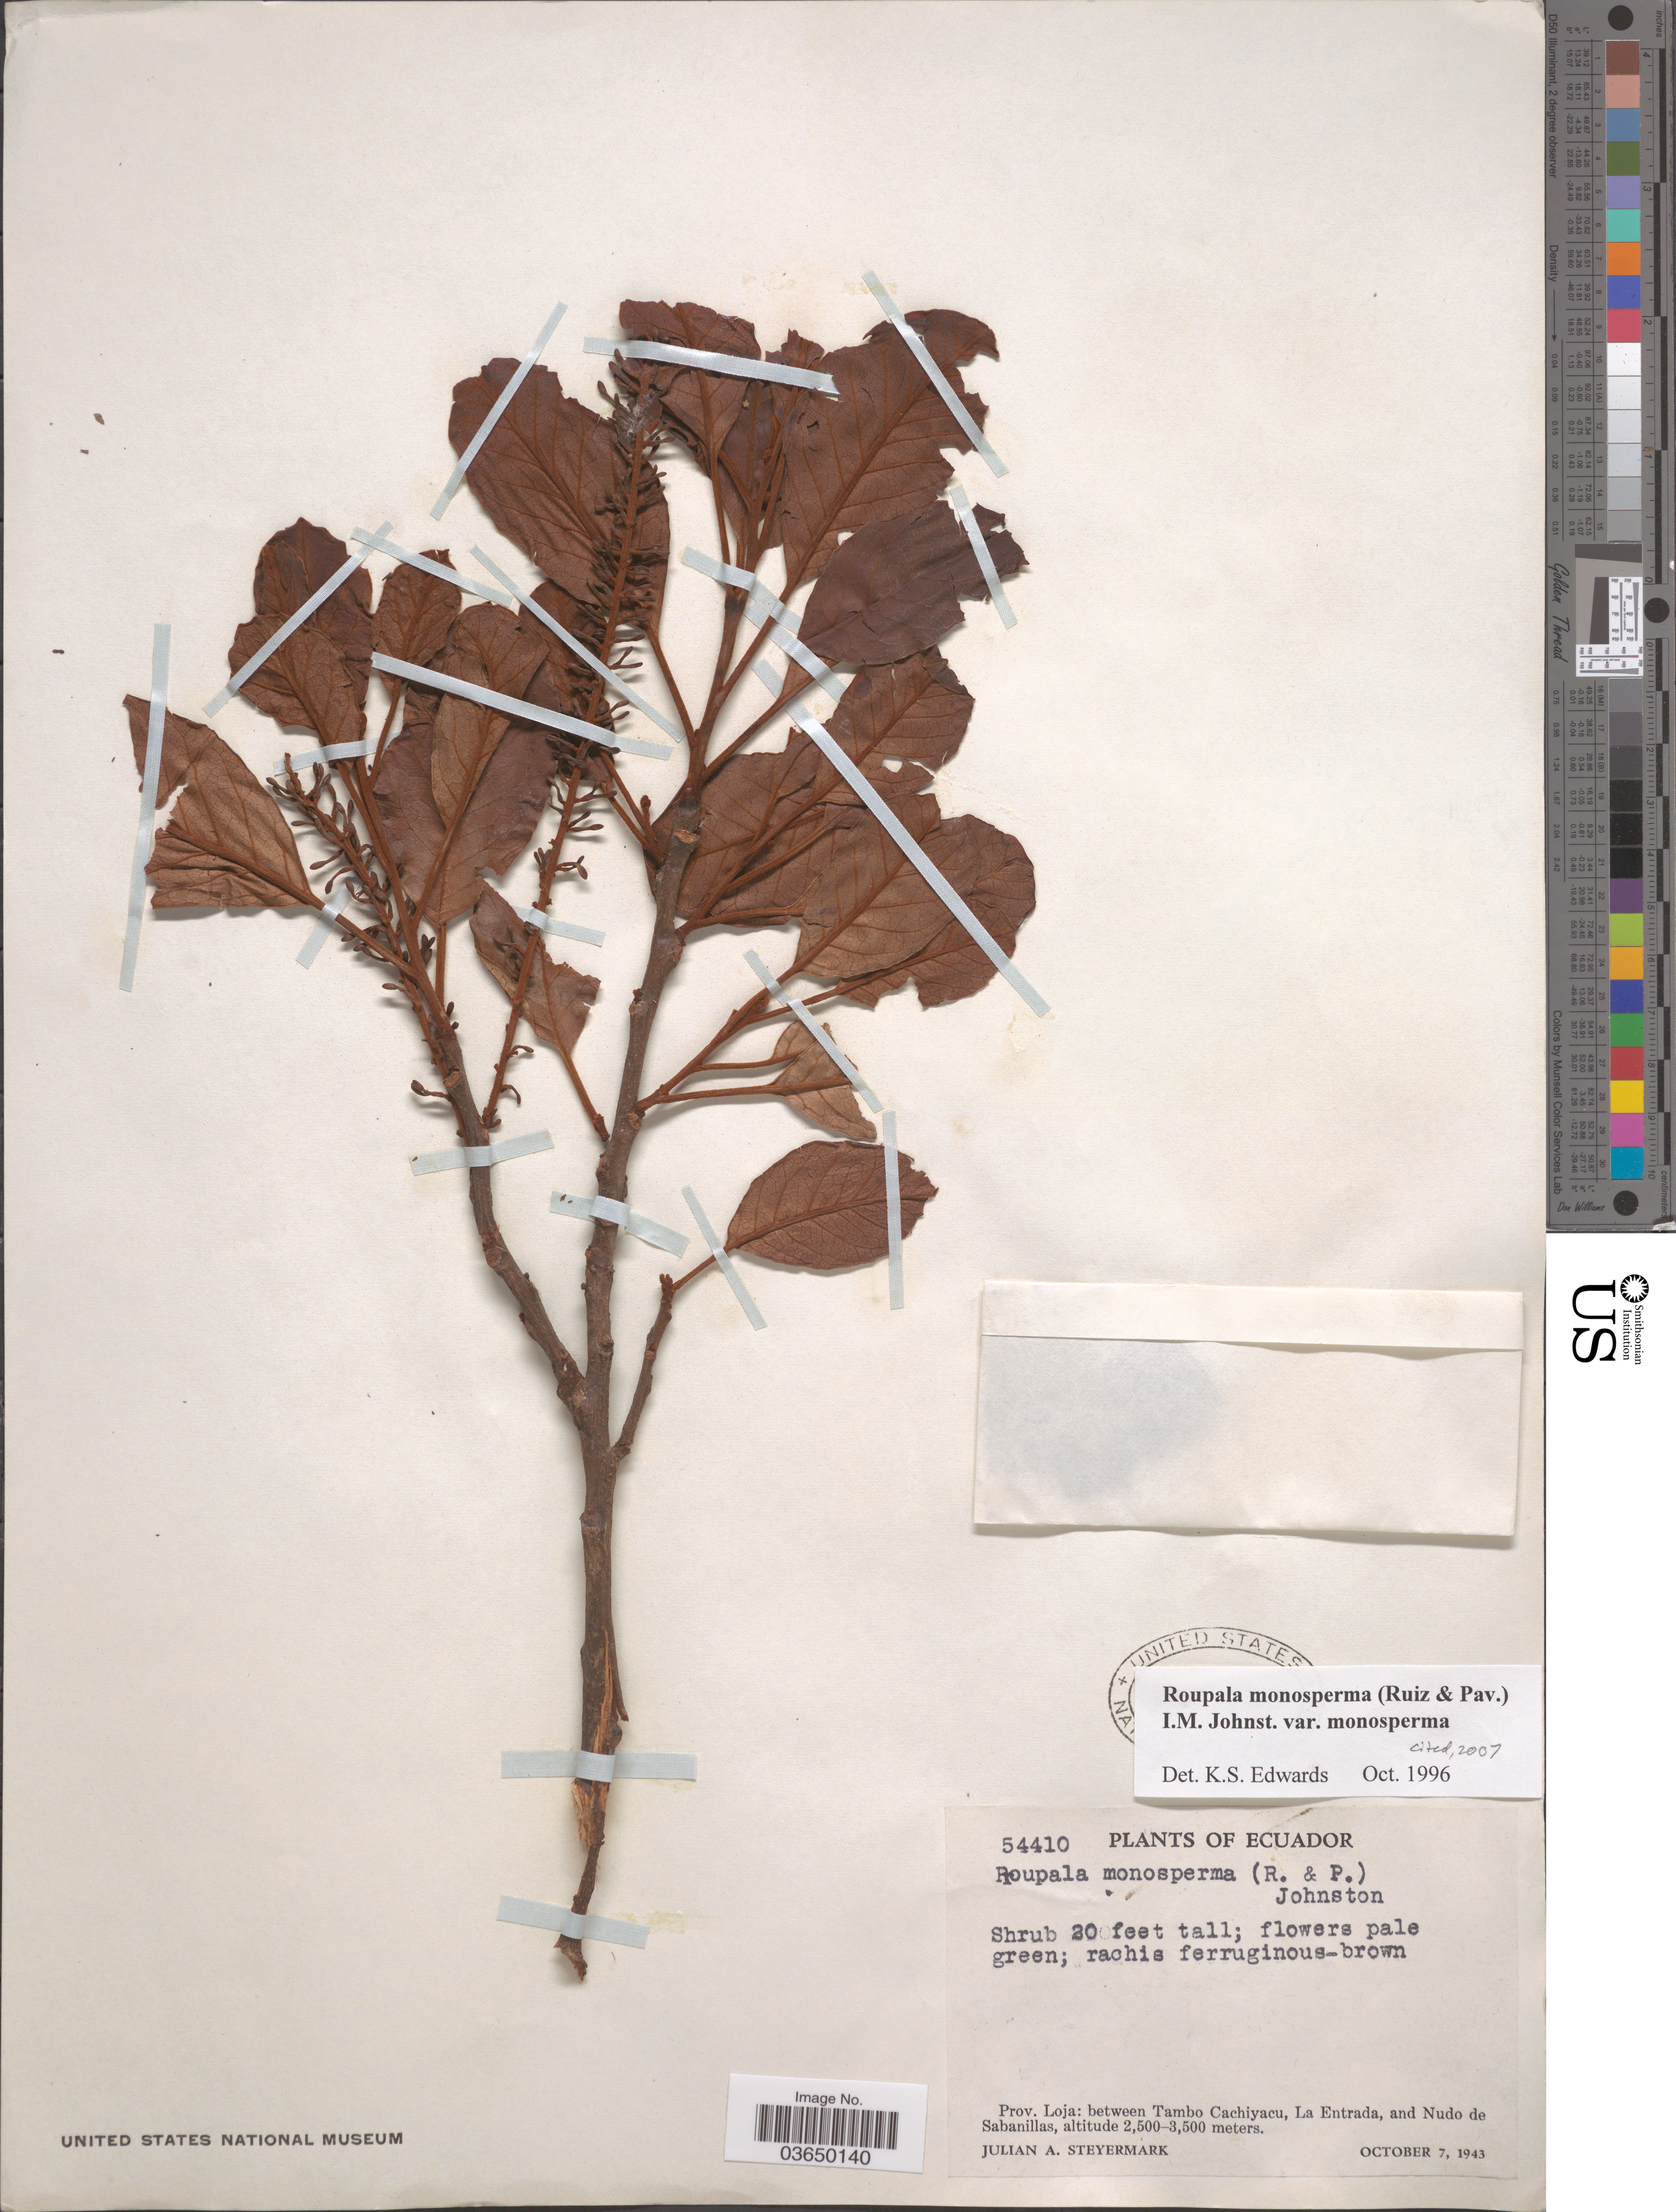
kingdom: Plantae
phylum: Tracheophyta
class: Magnoliopsida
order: Proteales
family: Proteaceae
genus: Roupala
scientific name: Roupala monosperma var. monosperma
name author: (Ruiz & Pav.) I.M. Johnst.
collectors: J. Steyermark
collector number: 54410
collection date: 1943-10-07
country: Ecuador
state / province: Loja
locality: Between Tambo Cachiyacu, La Entrada, and Nudo de Sabanillas.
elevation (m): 2500